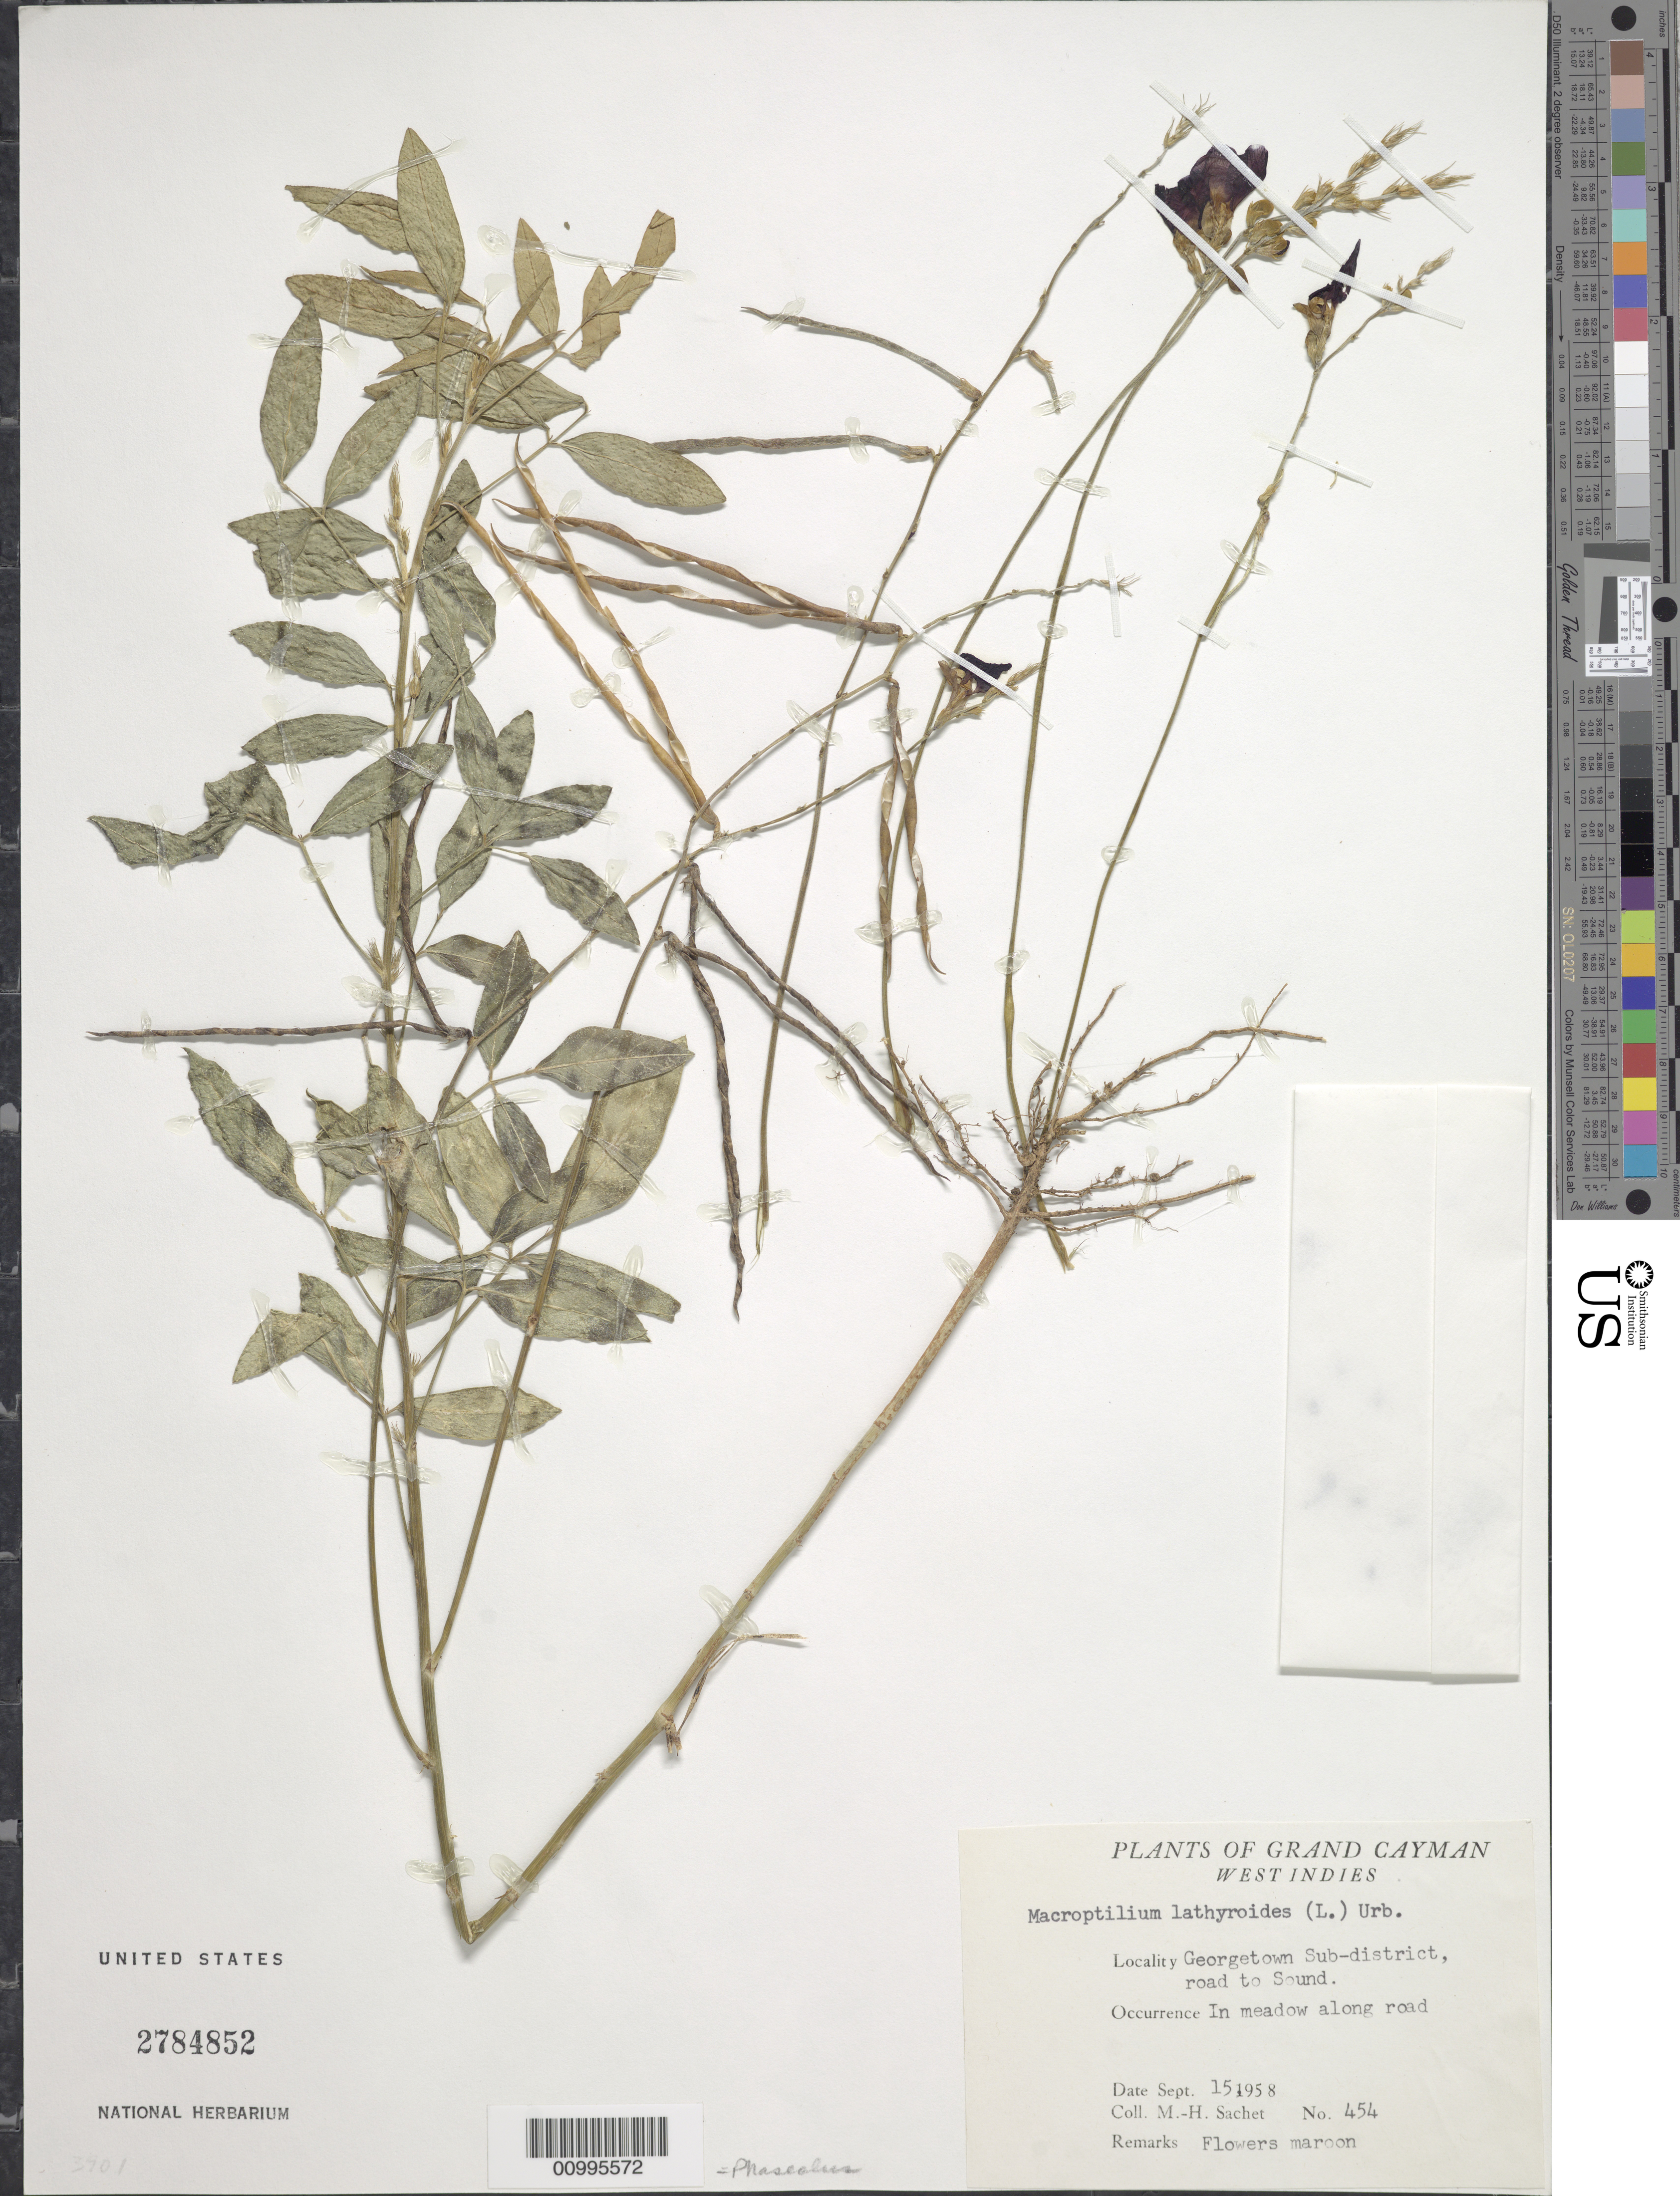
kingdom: Plantae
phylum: Tracheophyta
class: Magnoliopsida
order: Fabales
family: Fabaceae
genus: Macroptilium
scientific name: Macroptilium lathyroides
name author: (L.) Urb.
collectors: M.-H. Sachet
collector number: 454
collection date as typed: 15 Sep 1958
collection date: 1958-09-15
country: Cayman Islands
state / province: Georgetown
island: Grand Cayman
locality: Along road. Georgetown Sub-district, road to Sound.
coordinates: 0 N, 0 E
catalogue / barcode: US 2784852